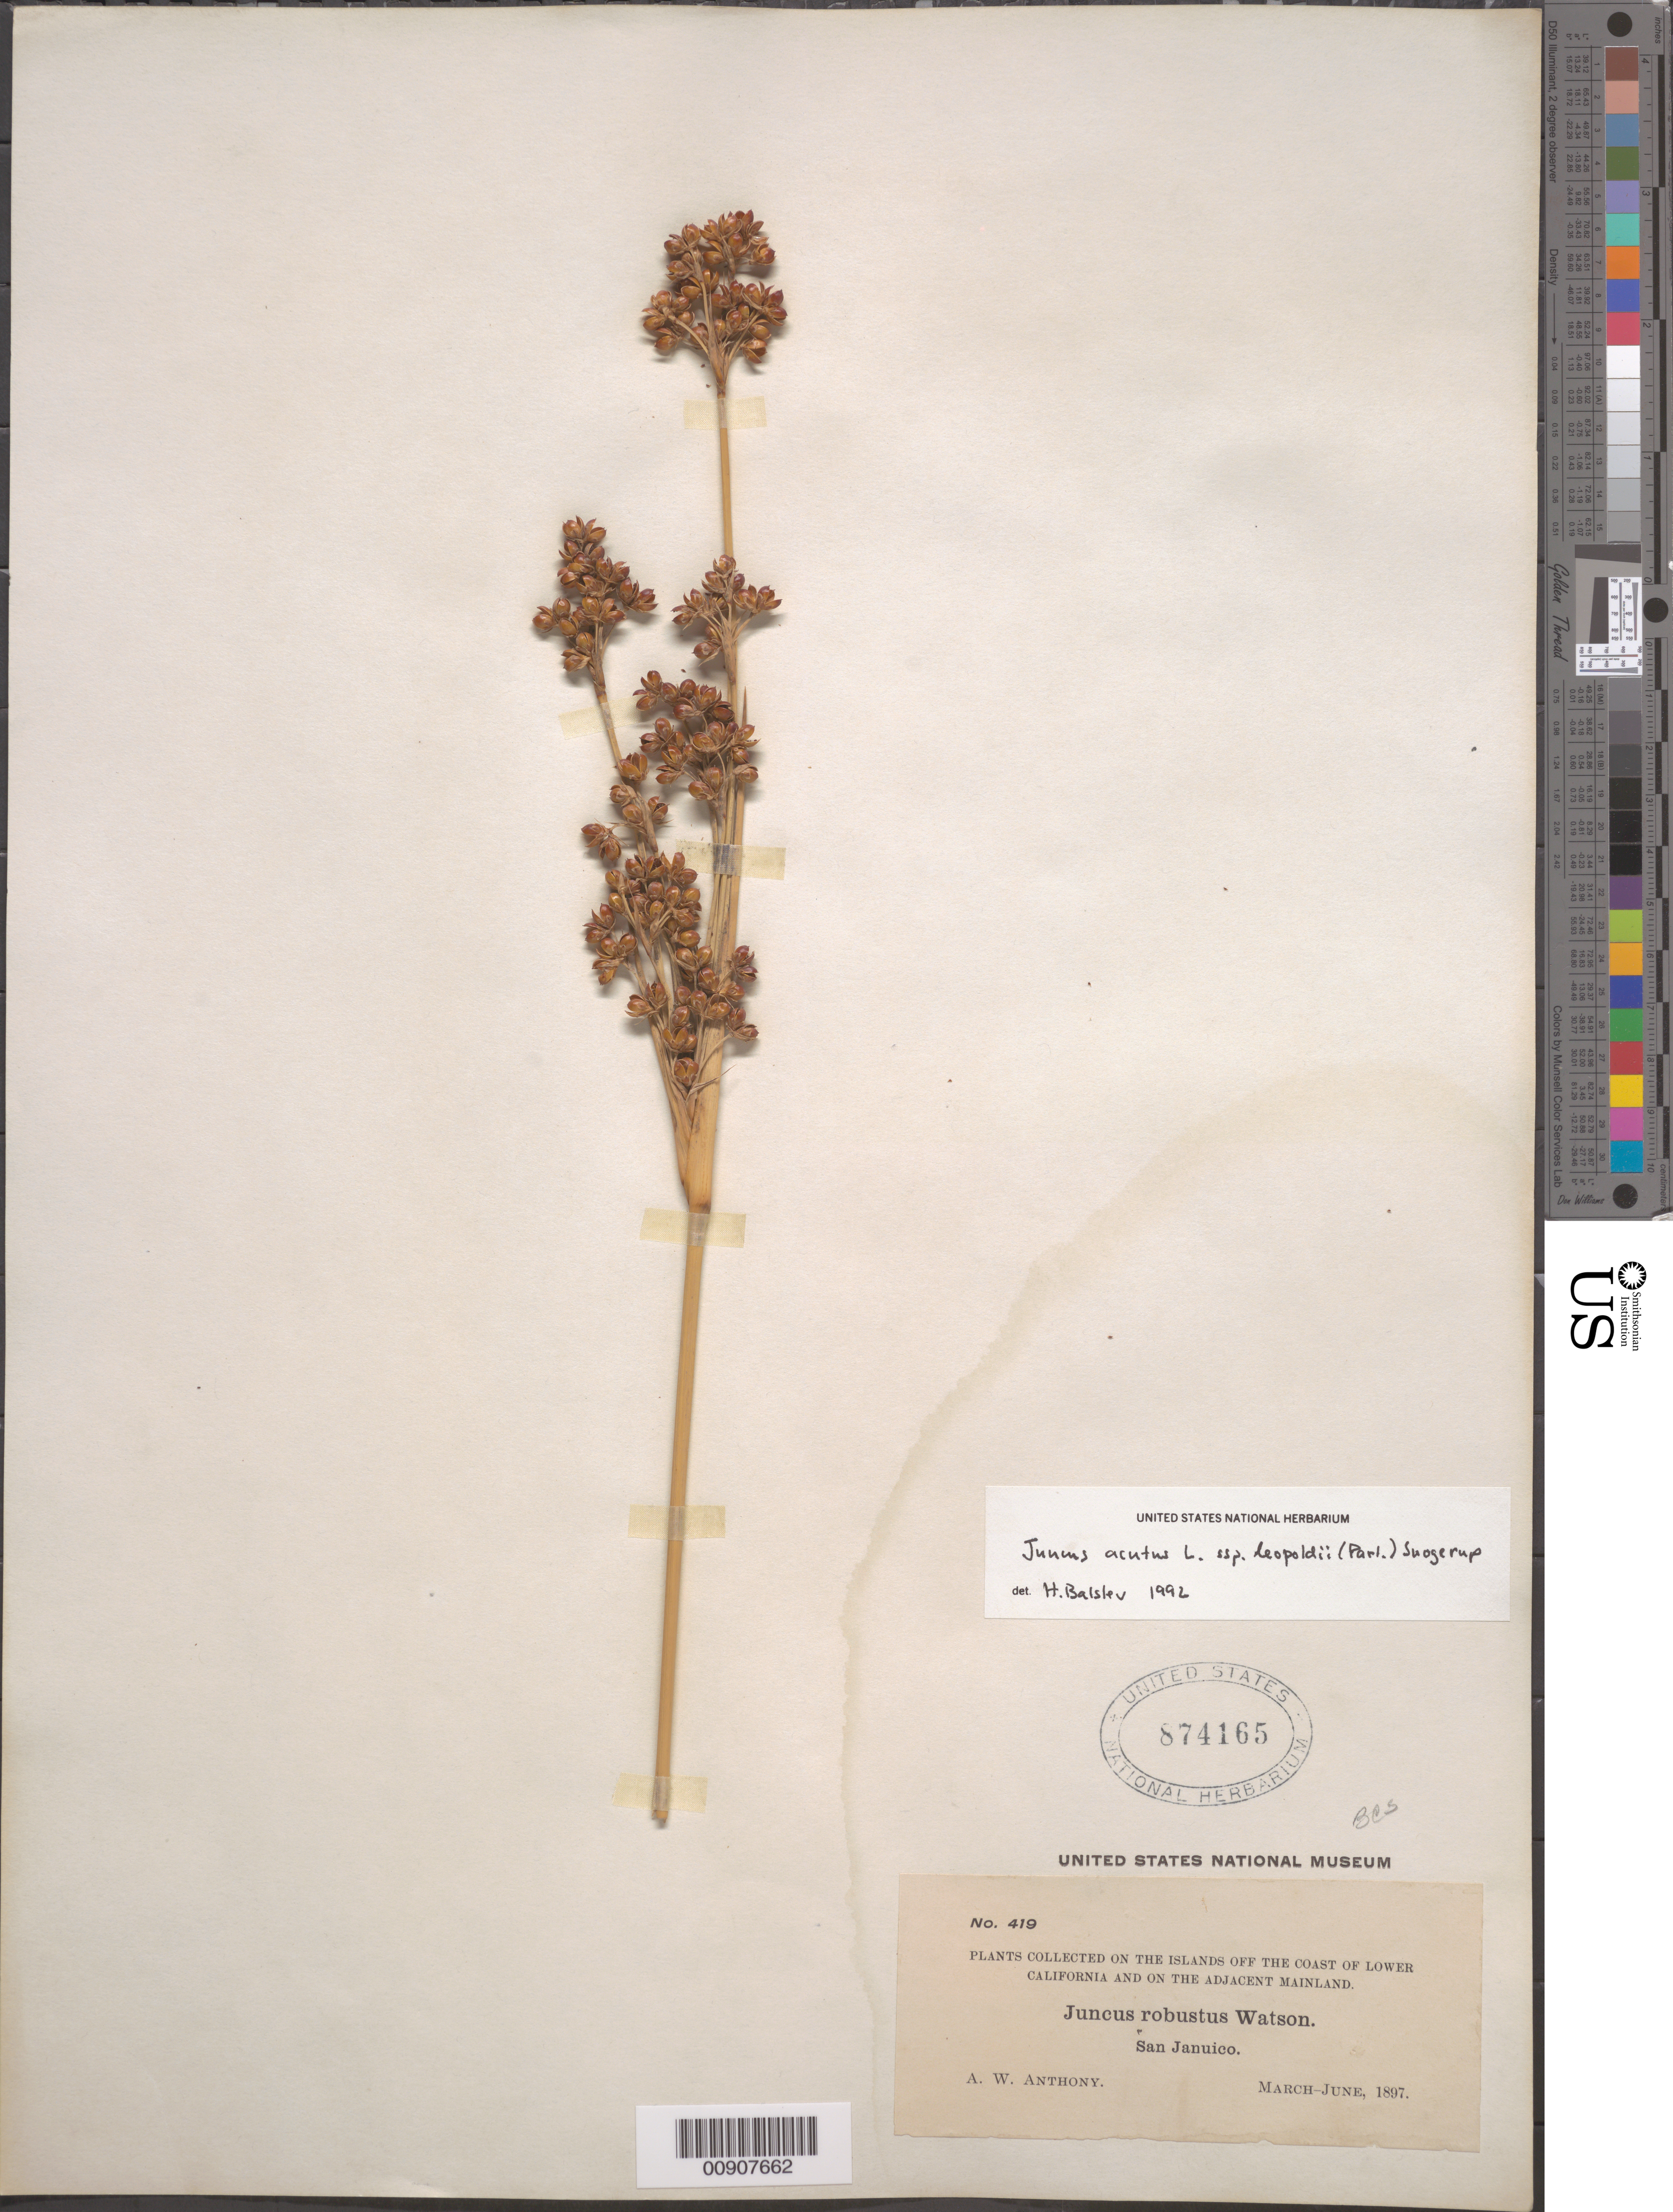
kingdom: Plantae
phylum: Tracheophyta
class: Liliopsida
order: Poales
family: Juncaceae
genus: Juncus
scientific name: Juncus acutus subsp. leopoldii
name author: (Parl.) Snogerup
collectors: A. W. Anthony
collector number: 419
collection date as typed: Mar 1897 to -- Jun 1897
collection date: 1897-03/1897-06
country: Mexico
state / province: Baja California Sur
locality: San Januico [sic, proper spelling San Juanico]. Lower California.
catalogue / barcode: US 874165